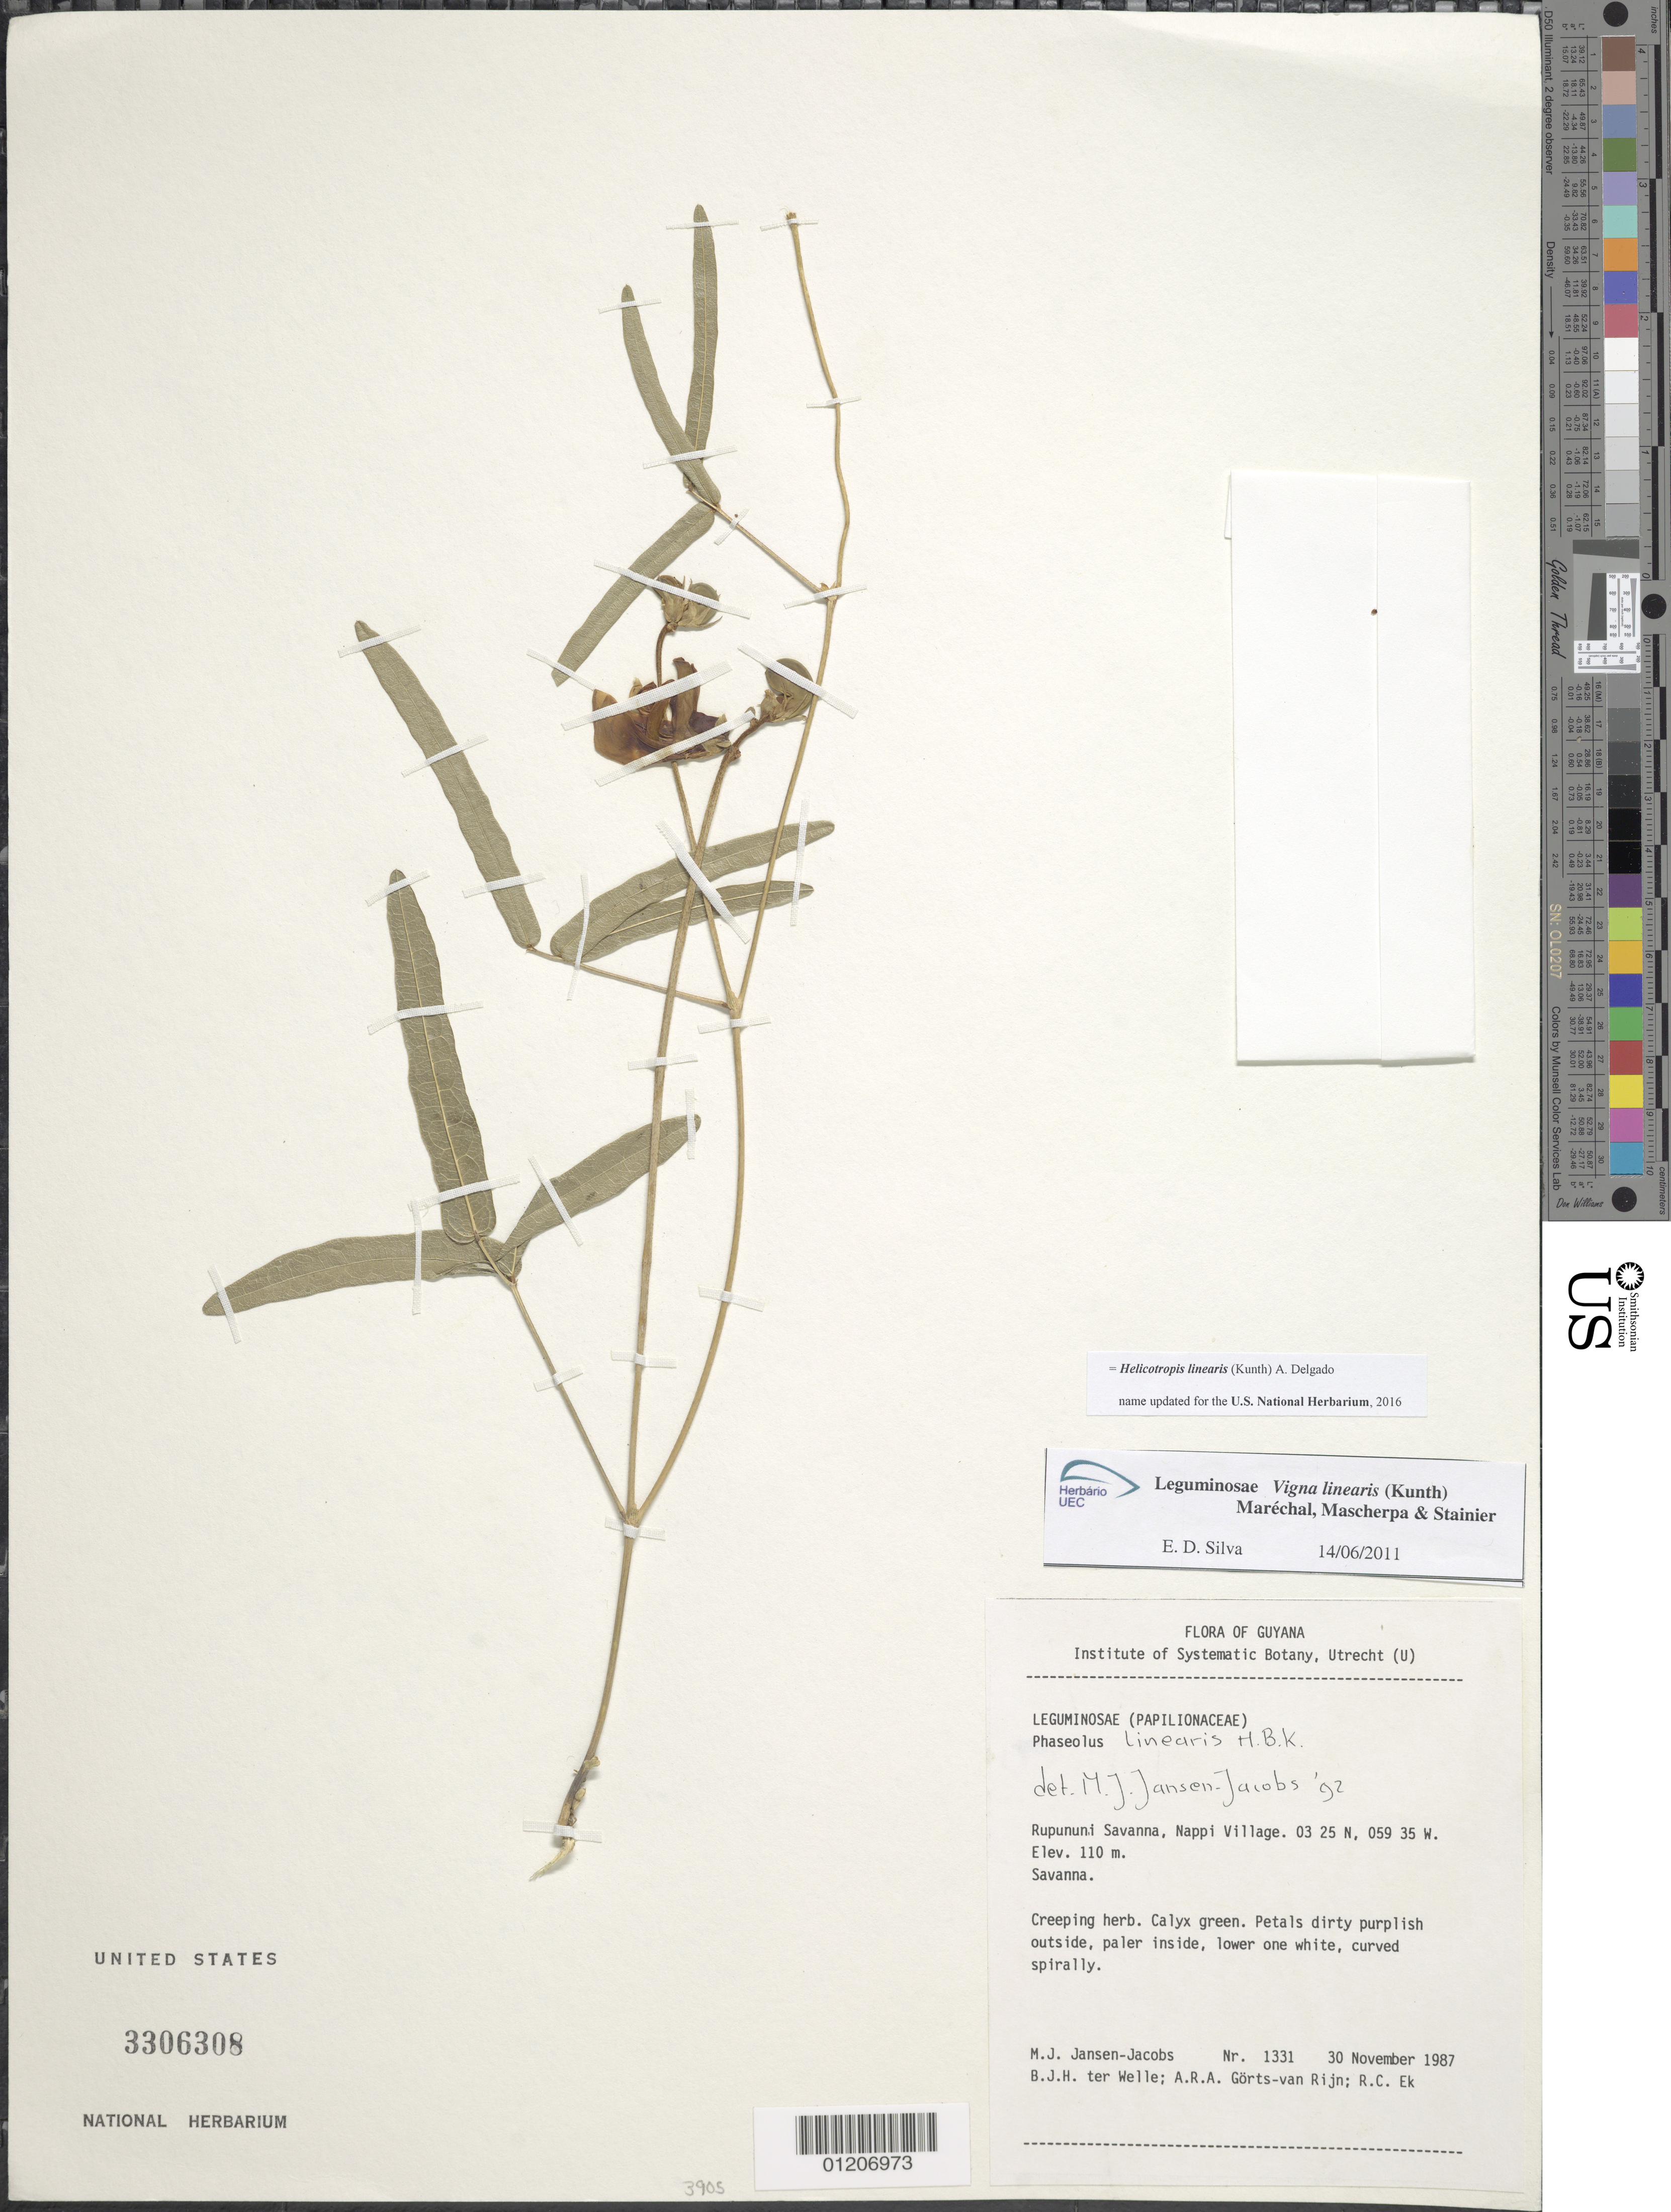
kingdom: Plantae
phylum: Tracheophyta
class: Magnoliopsida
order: Fabales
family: Fabaceae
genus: Helicotropis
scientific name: Helicotropis linearis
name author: (Kunth) A. Delgado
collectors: M. J. Jansen-Jacobs, B. Welle, A. .R. A. Görts-van Rijn & R. C. Ek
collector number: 1331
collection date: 1987-11-30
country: Guyana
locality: Rupununi Savanna, Nappi Village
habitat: Savanna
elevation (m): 110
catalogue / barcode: US 3306308